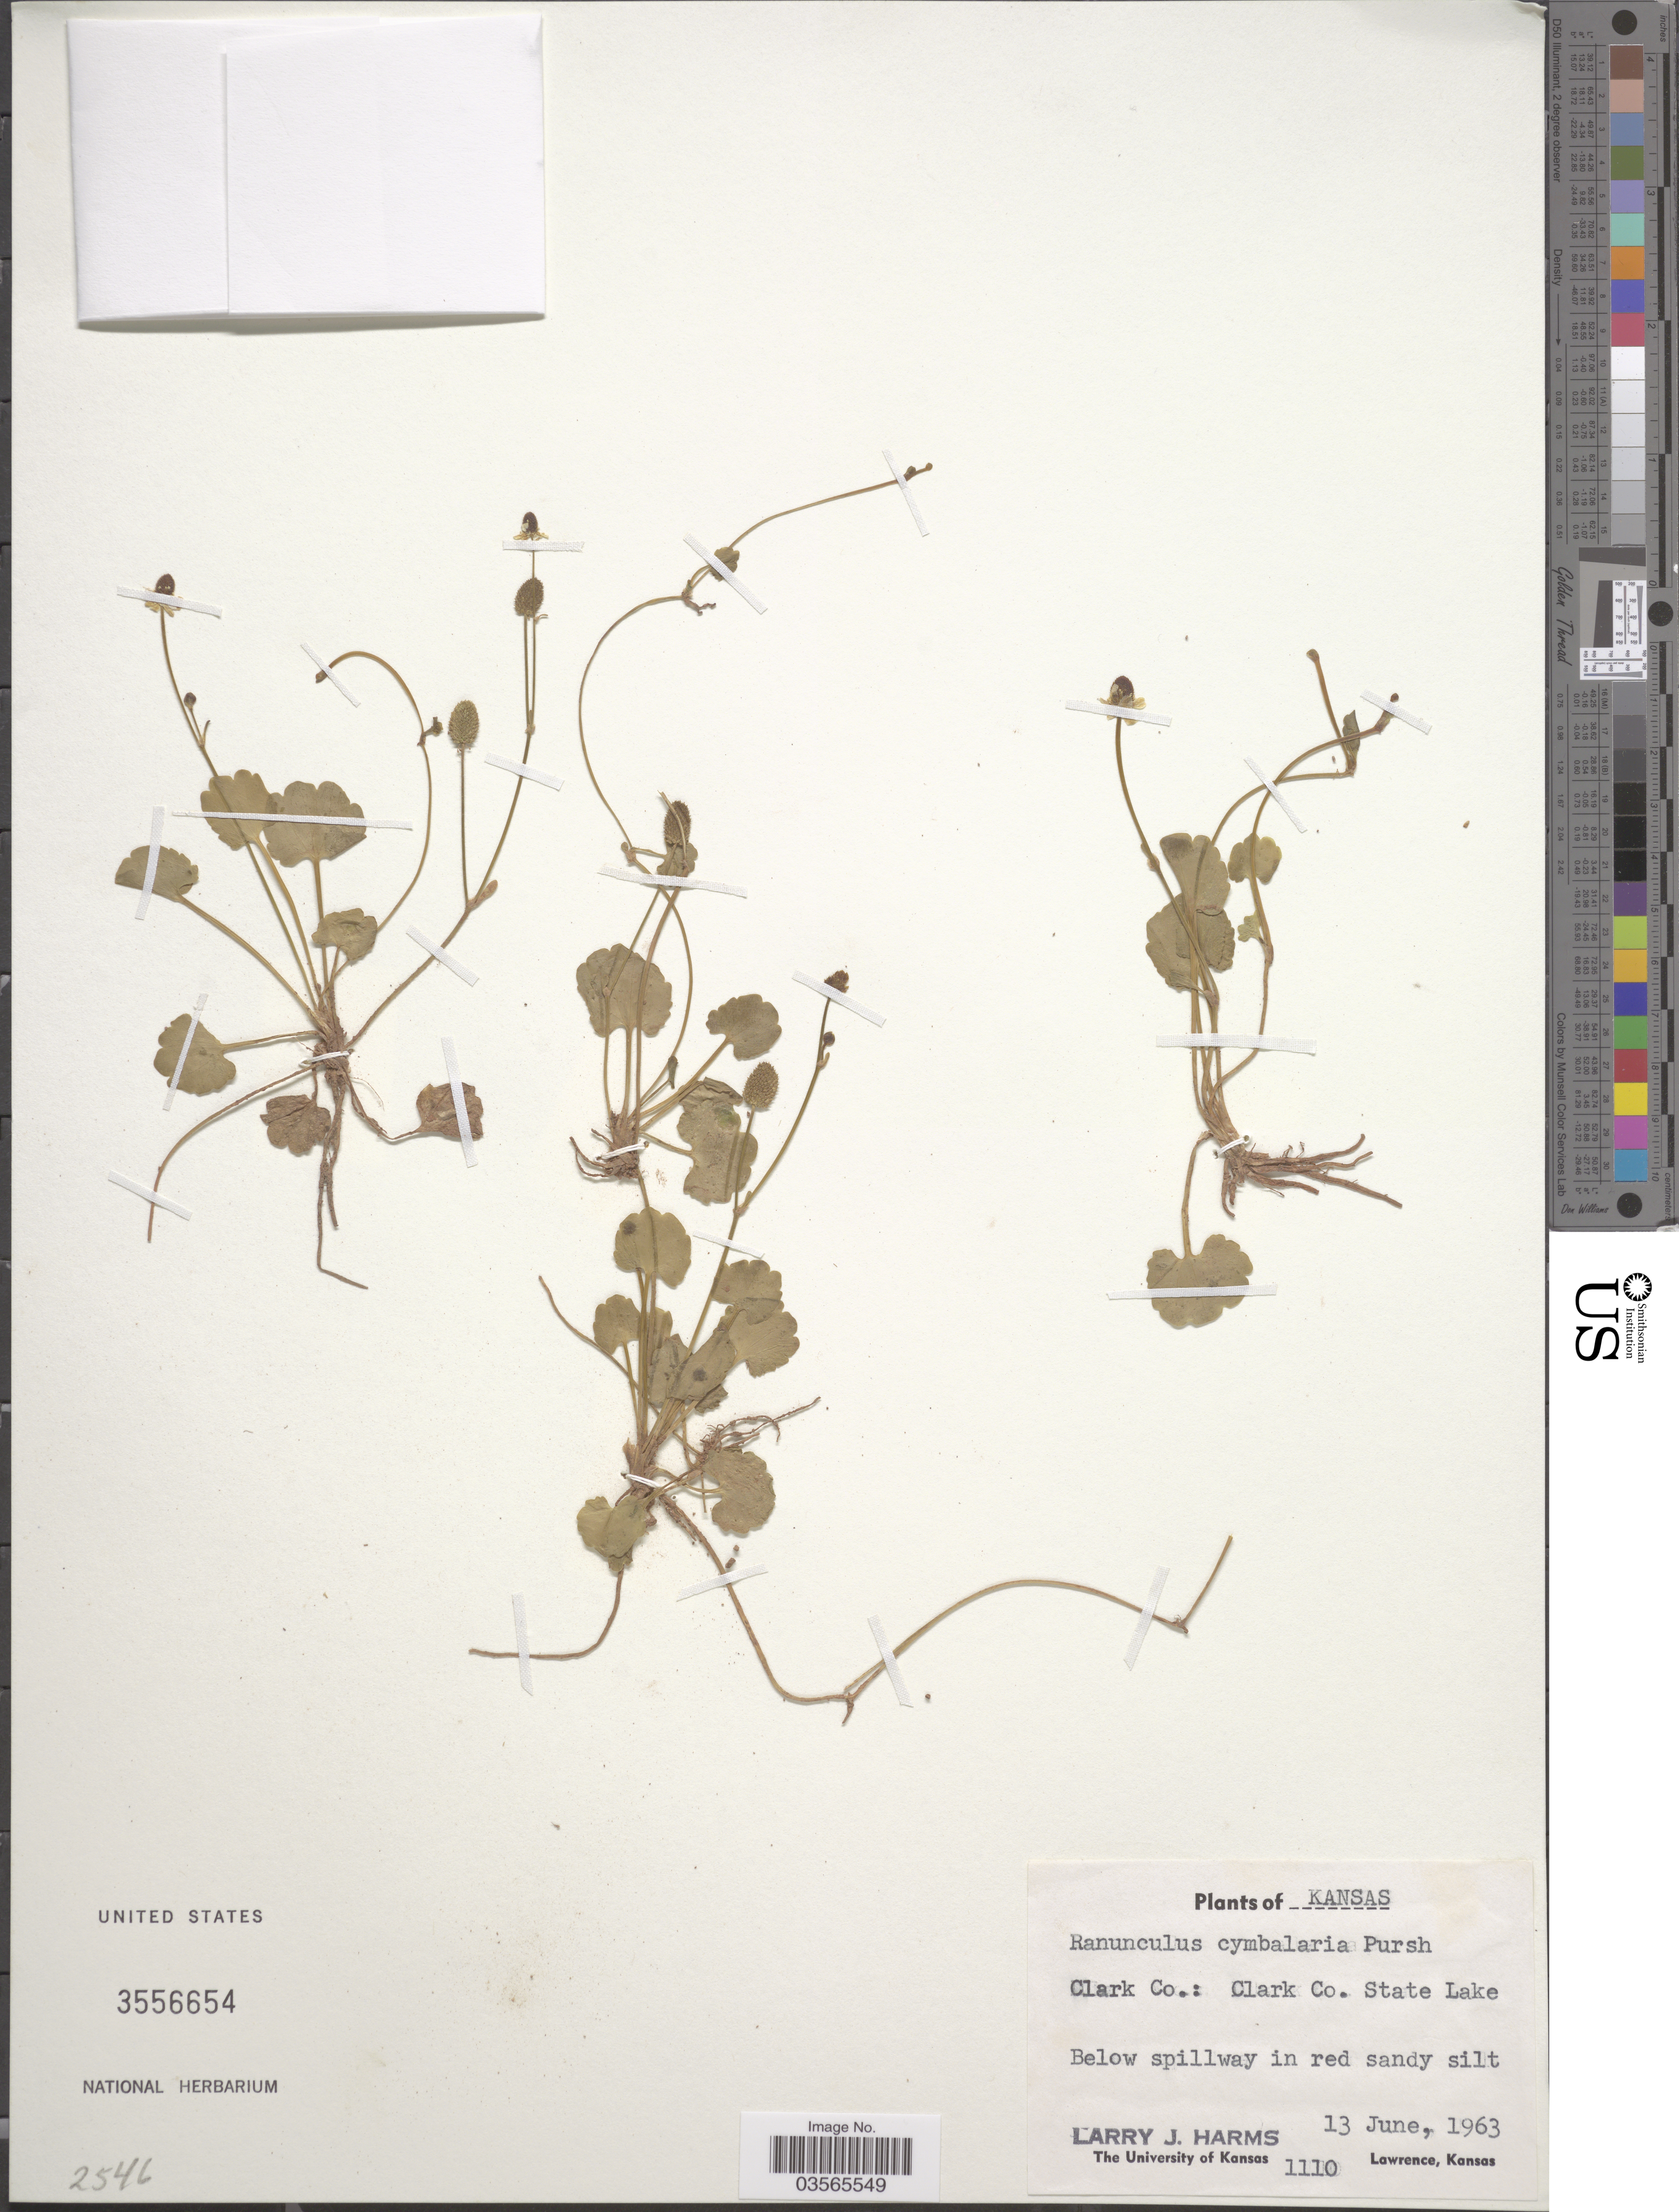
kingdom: Plantae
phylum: Tracheophyta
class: Magnoliopsida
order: Ranunculales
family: Ranunculaceae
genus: Halerpestes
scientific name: Halerpestes cymbalaria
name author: (Pursh) Greene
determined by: Strong, M. T., (US), Smithsonian Institution - National Museum of Natural History (UNITED STATES)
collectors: L. Harms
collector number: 1110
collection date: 1963-06-13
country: United States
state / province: Kansas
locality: Clark Co.: Clark Co. State Lake. Below spillway in red sandy silt.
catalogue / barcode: US 3556654